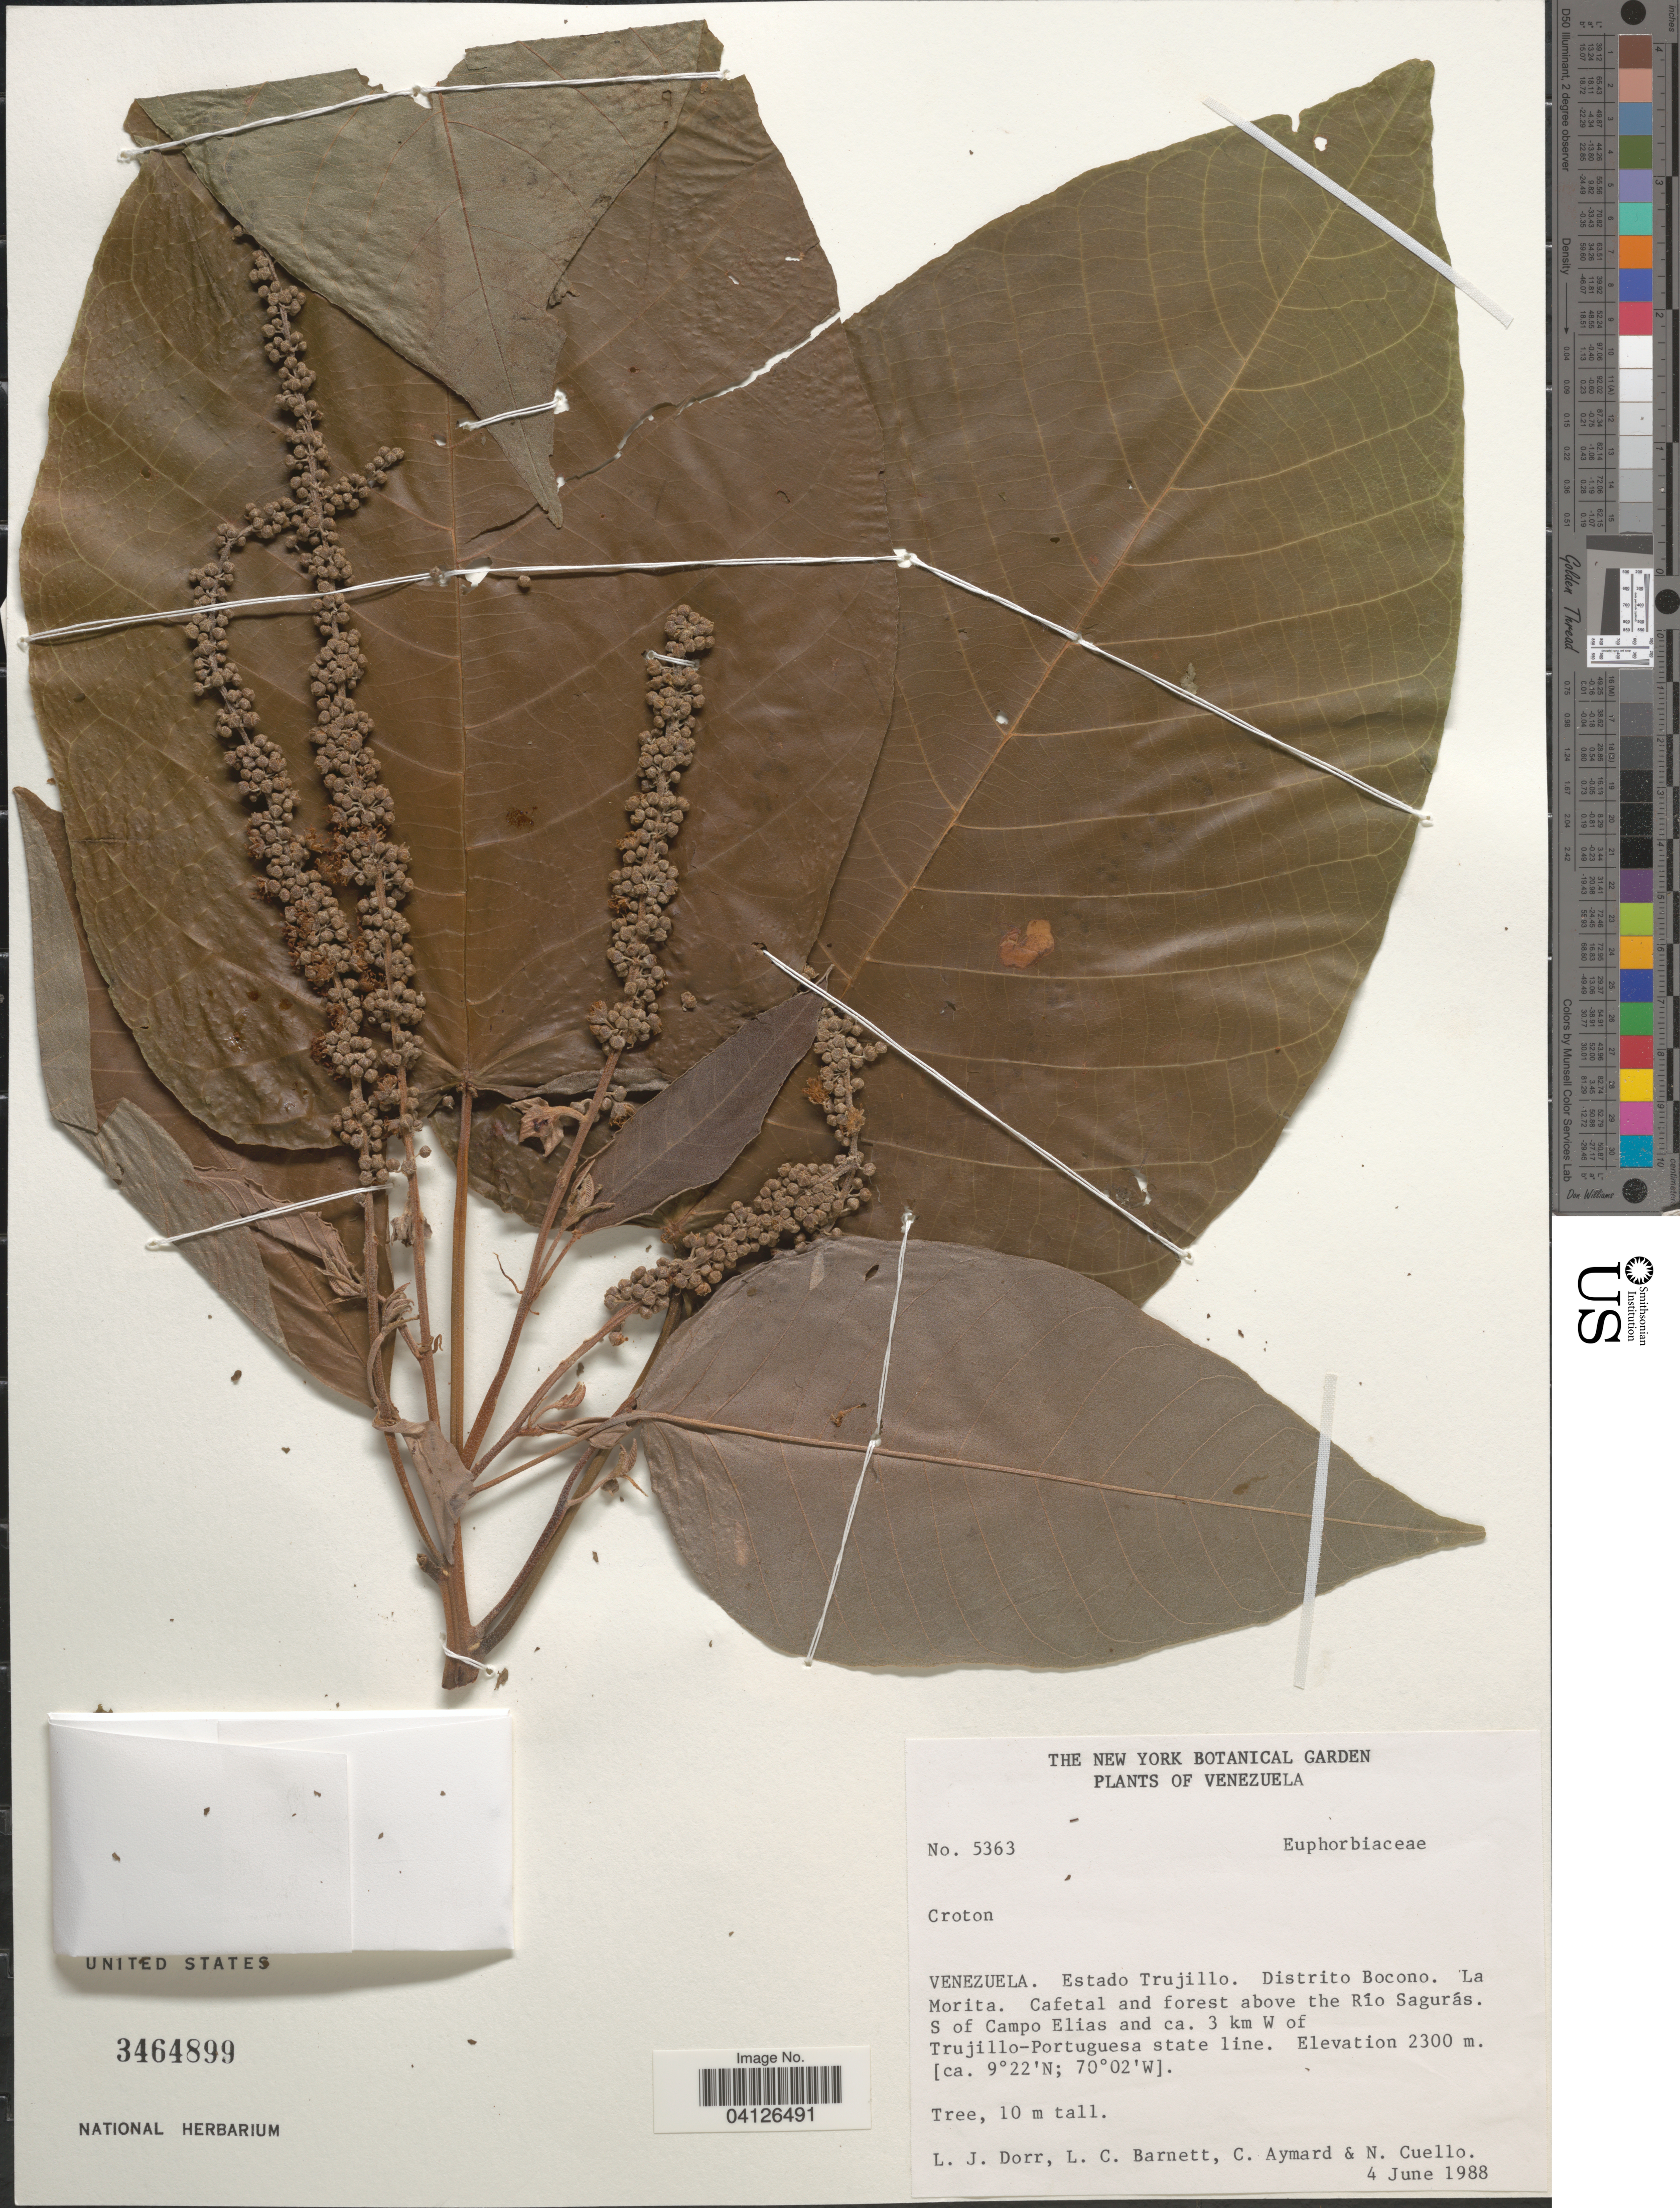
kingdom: Plantae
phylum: Tracheophyta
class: Magnoliopsida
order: Malpighiales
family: Euphorbiaceae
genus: Croton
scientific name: Croton sp.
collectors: L. J. Dorr, L. C. Barnett, G. A. Aymard & N. L. Cuello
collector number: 5363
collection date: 1988-06-04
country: Venezuela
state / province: Trujillo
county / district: Boconó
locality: La Morita. Cafetal and forest above the Río Sagurás. S of Campo Elias and ca. 3 km W of Trujillo-Portuguesa state line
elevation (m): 2300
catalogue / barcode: US 3464899